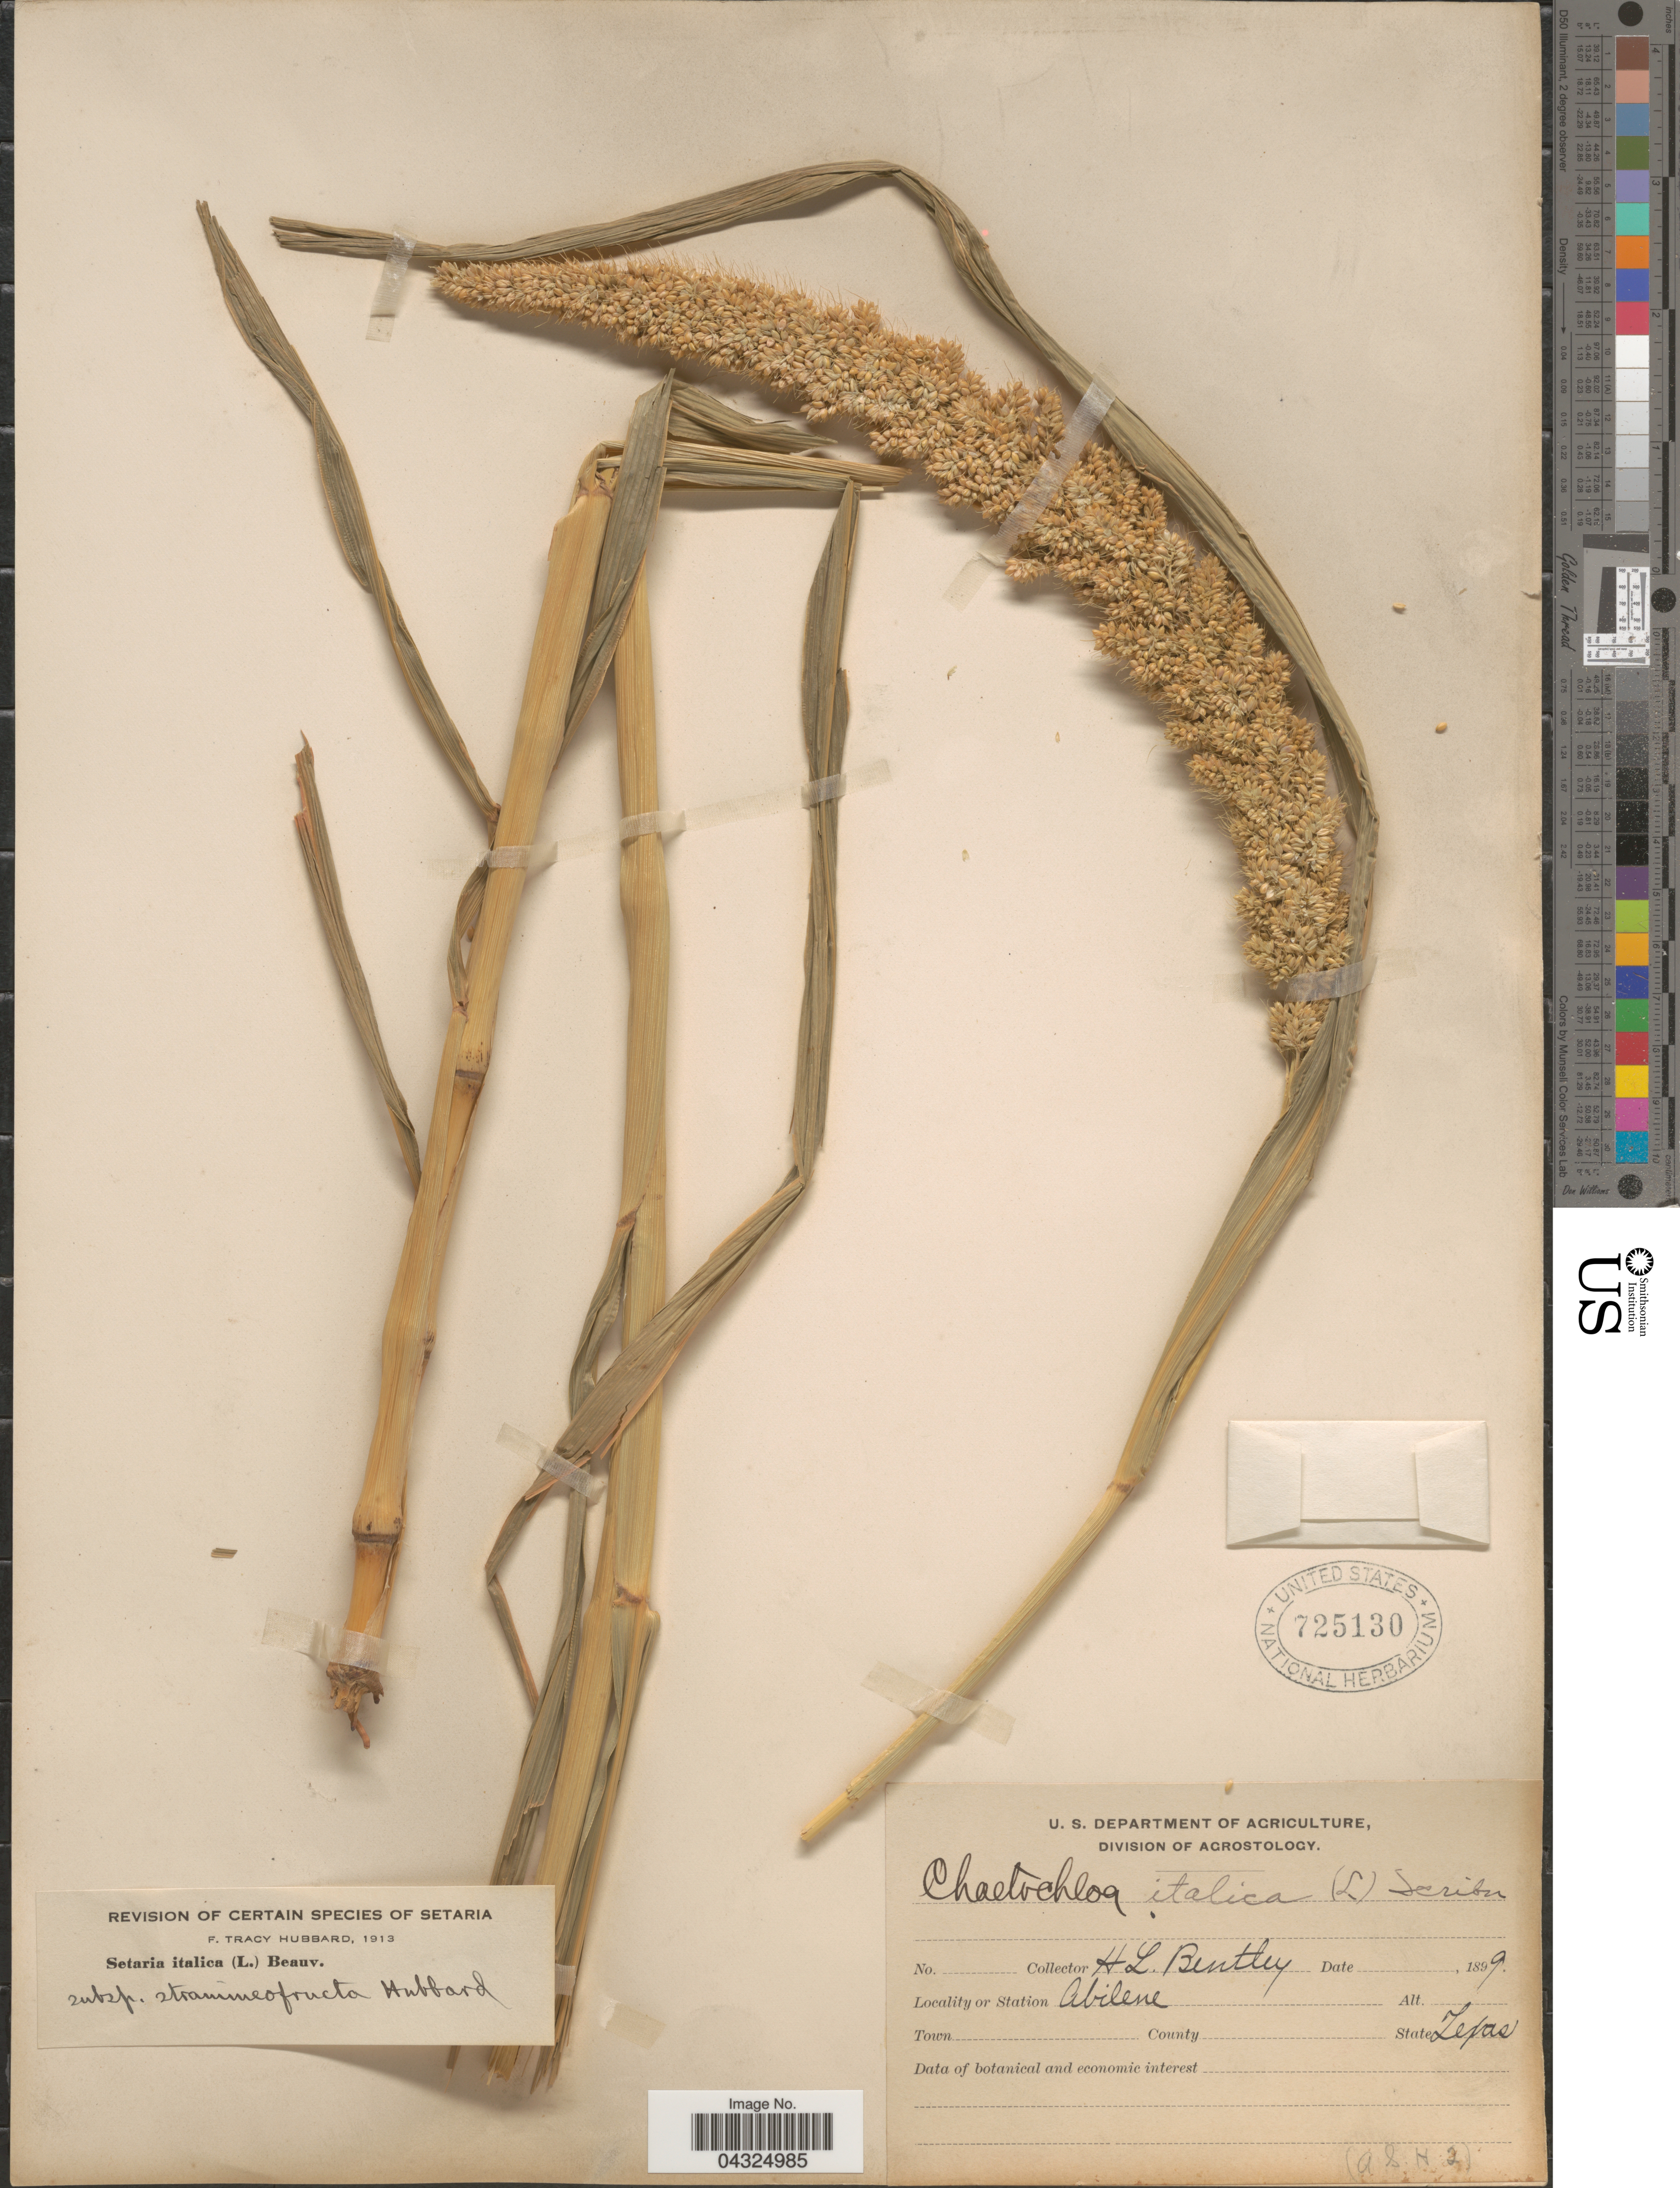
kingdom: Plantae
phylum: Tracheophyta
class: Liliopsida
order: Poales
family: Poaceae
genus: Setaria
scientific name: Setaria italica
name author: (L.) P. Beauv.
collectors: H. Bentley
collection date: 1899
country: United States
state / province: Texas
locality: Abilene.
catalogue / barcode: US 725130